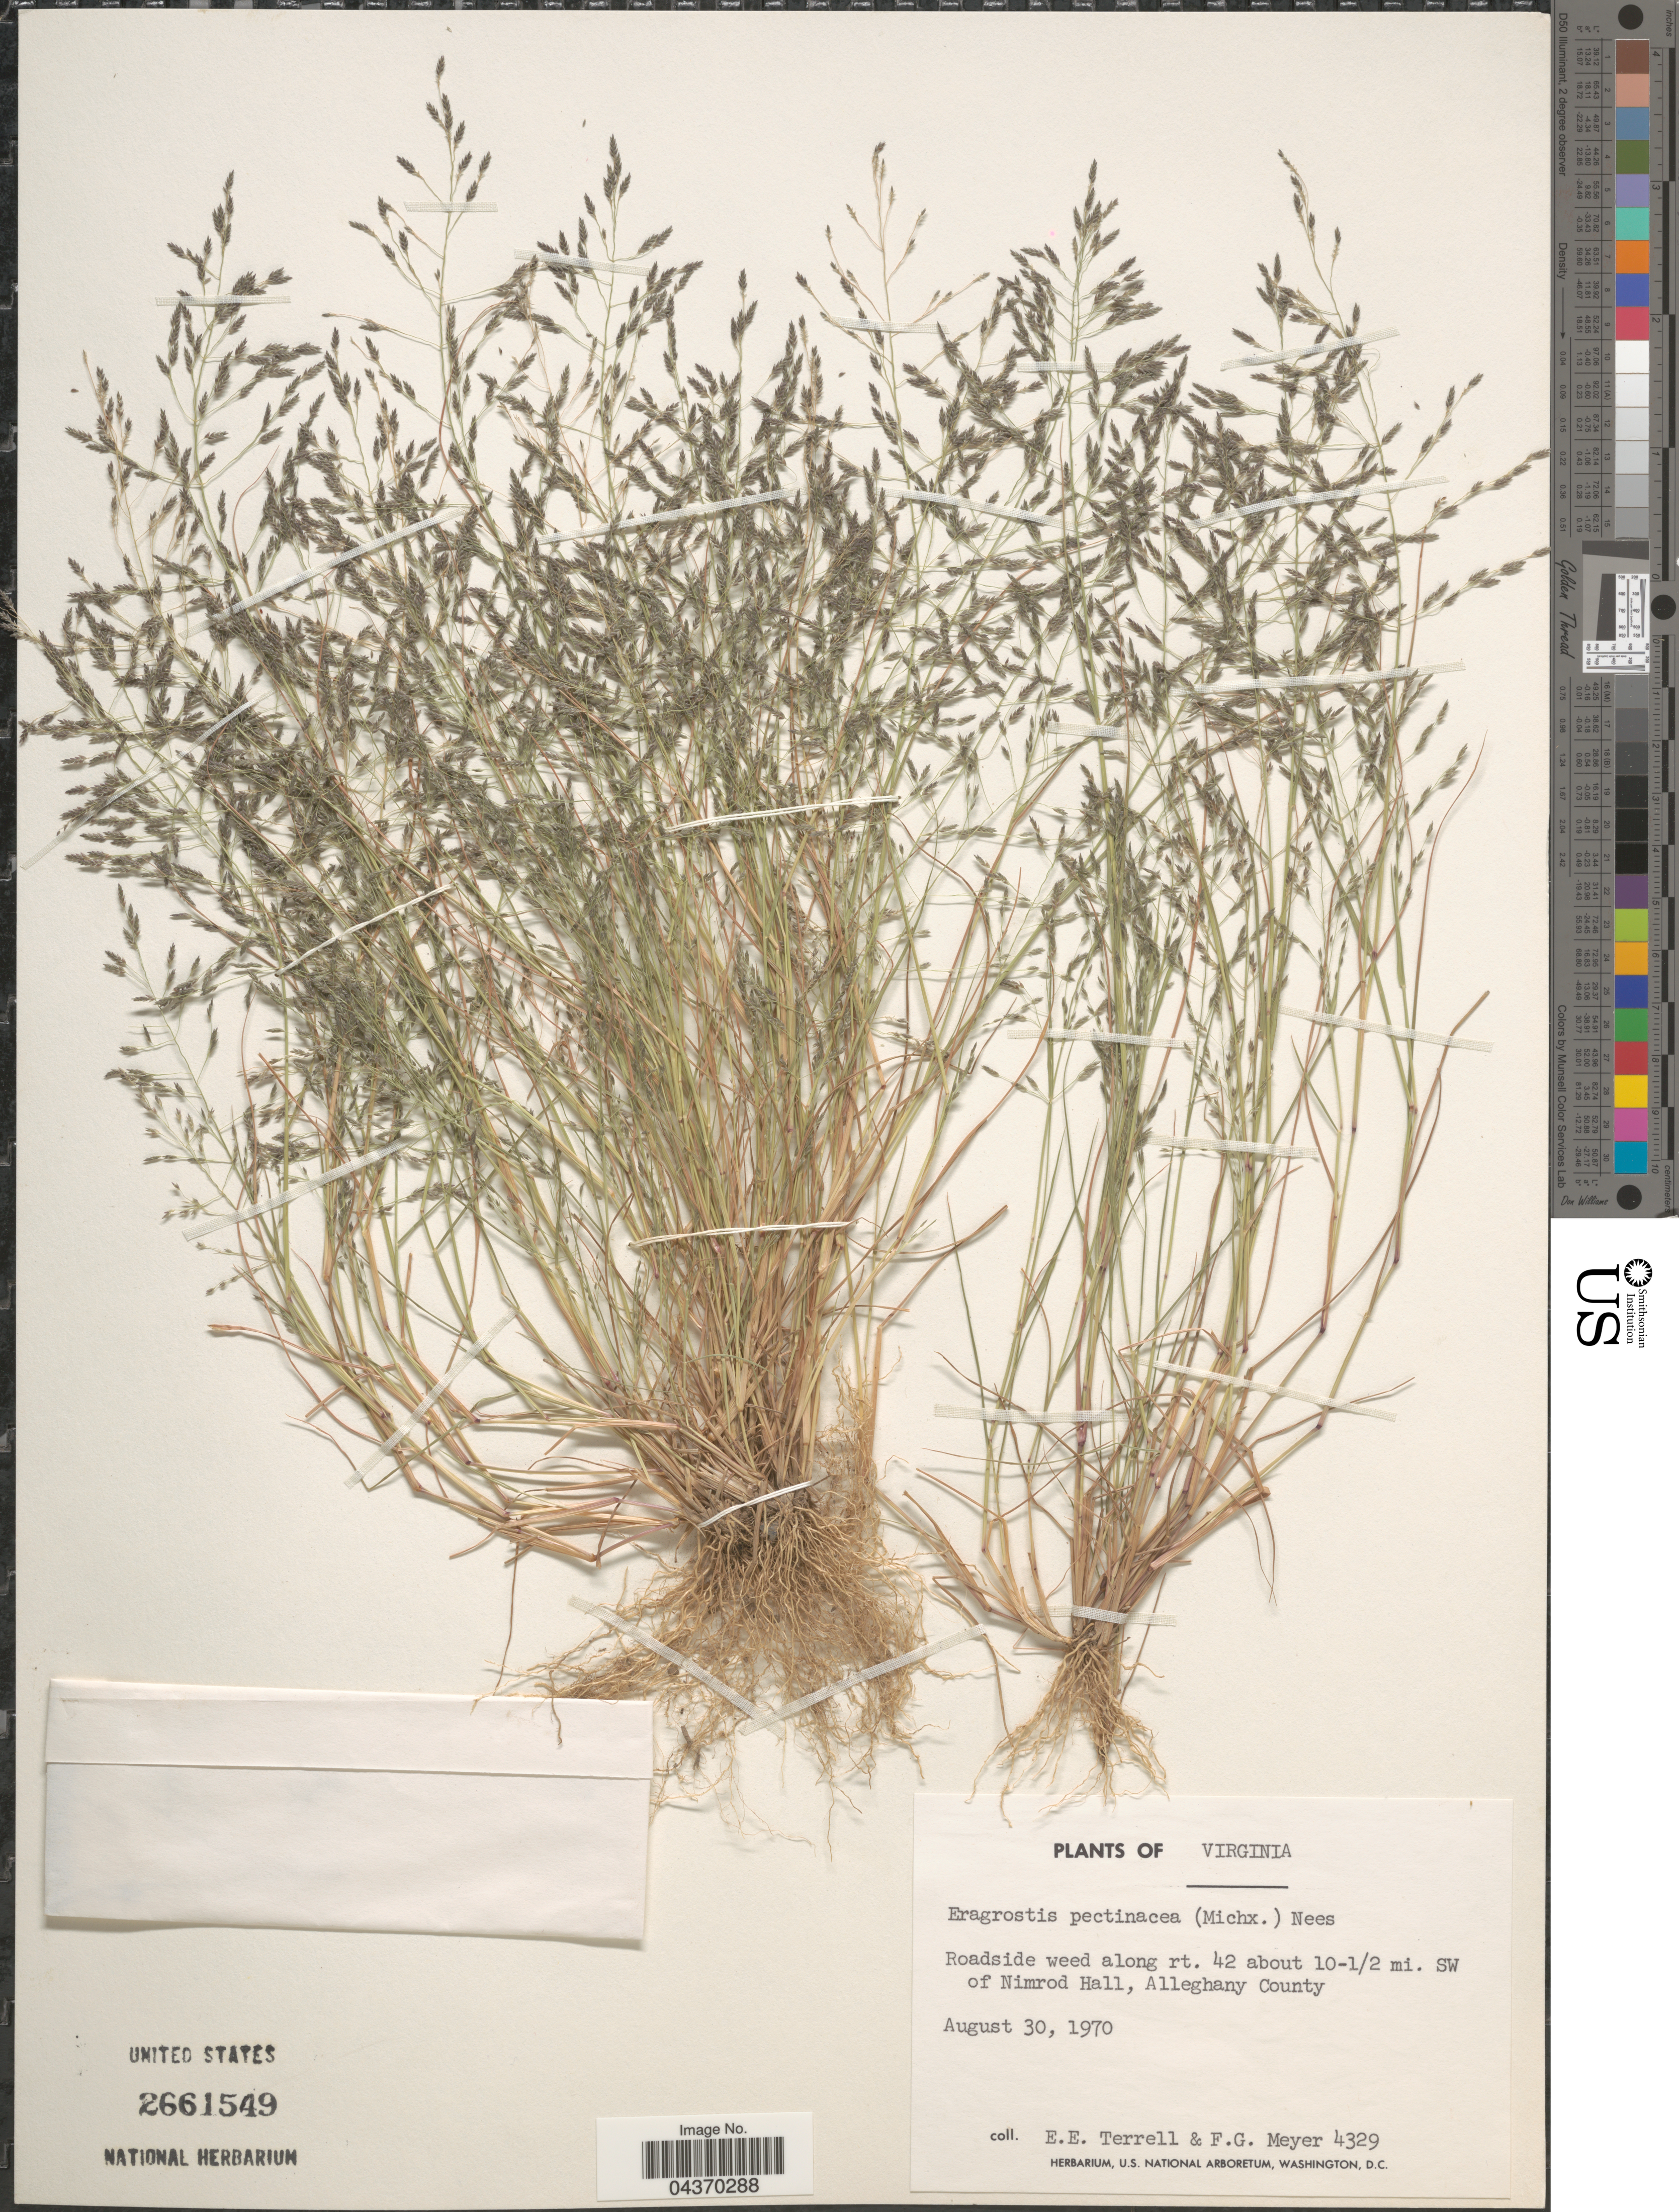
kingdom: Plantae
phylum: Tracheophyta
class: Liliopsida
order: Poales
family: Poaceae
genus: Eragrostis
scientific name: Eragrostis pectinacea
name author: (Michx.) Nees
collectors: E. E. Terrell & F. G. Meyer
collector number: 4329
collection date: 1970-08-30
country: United States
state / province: Virginia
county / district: Alleghany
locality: Roadside weed along rt. 42 about 10-1/2 mi. SW of Nimrod Hall, Alleghany County.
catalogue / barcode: US 2661549